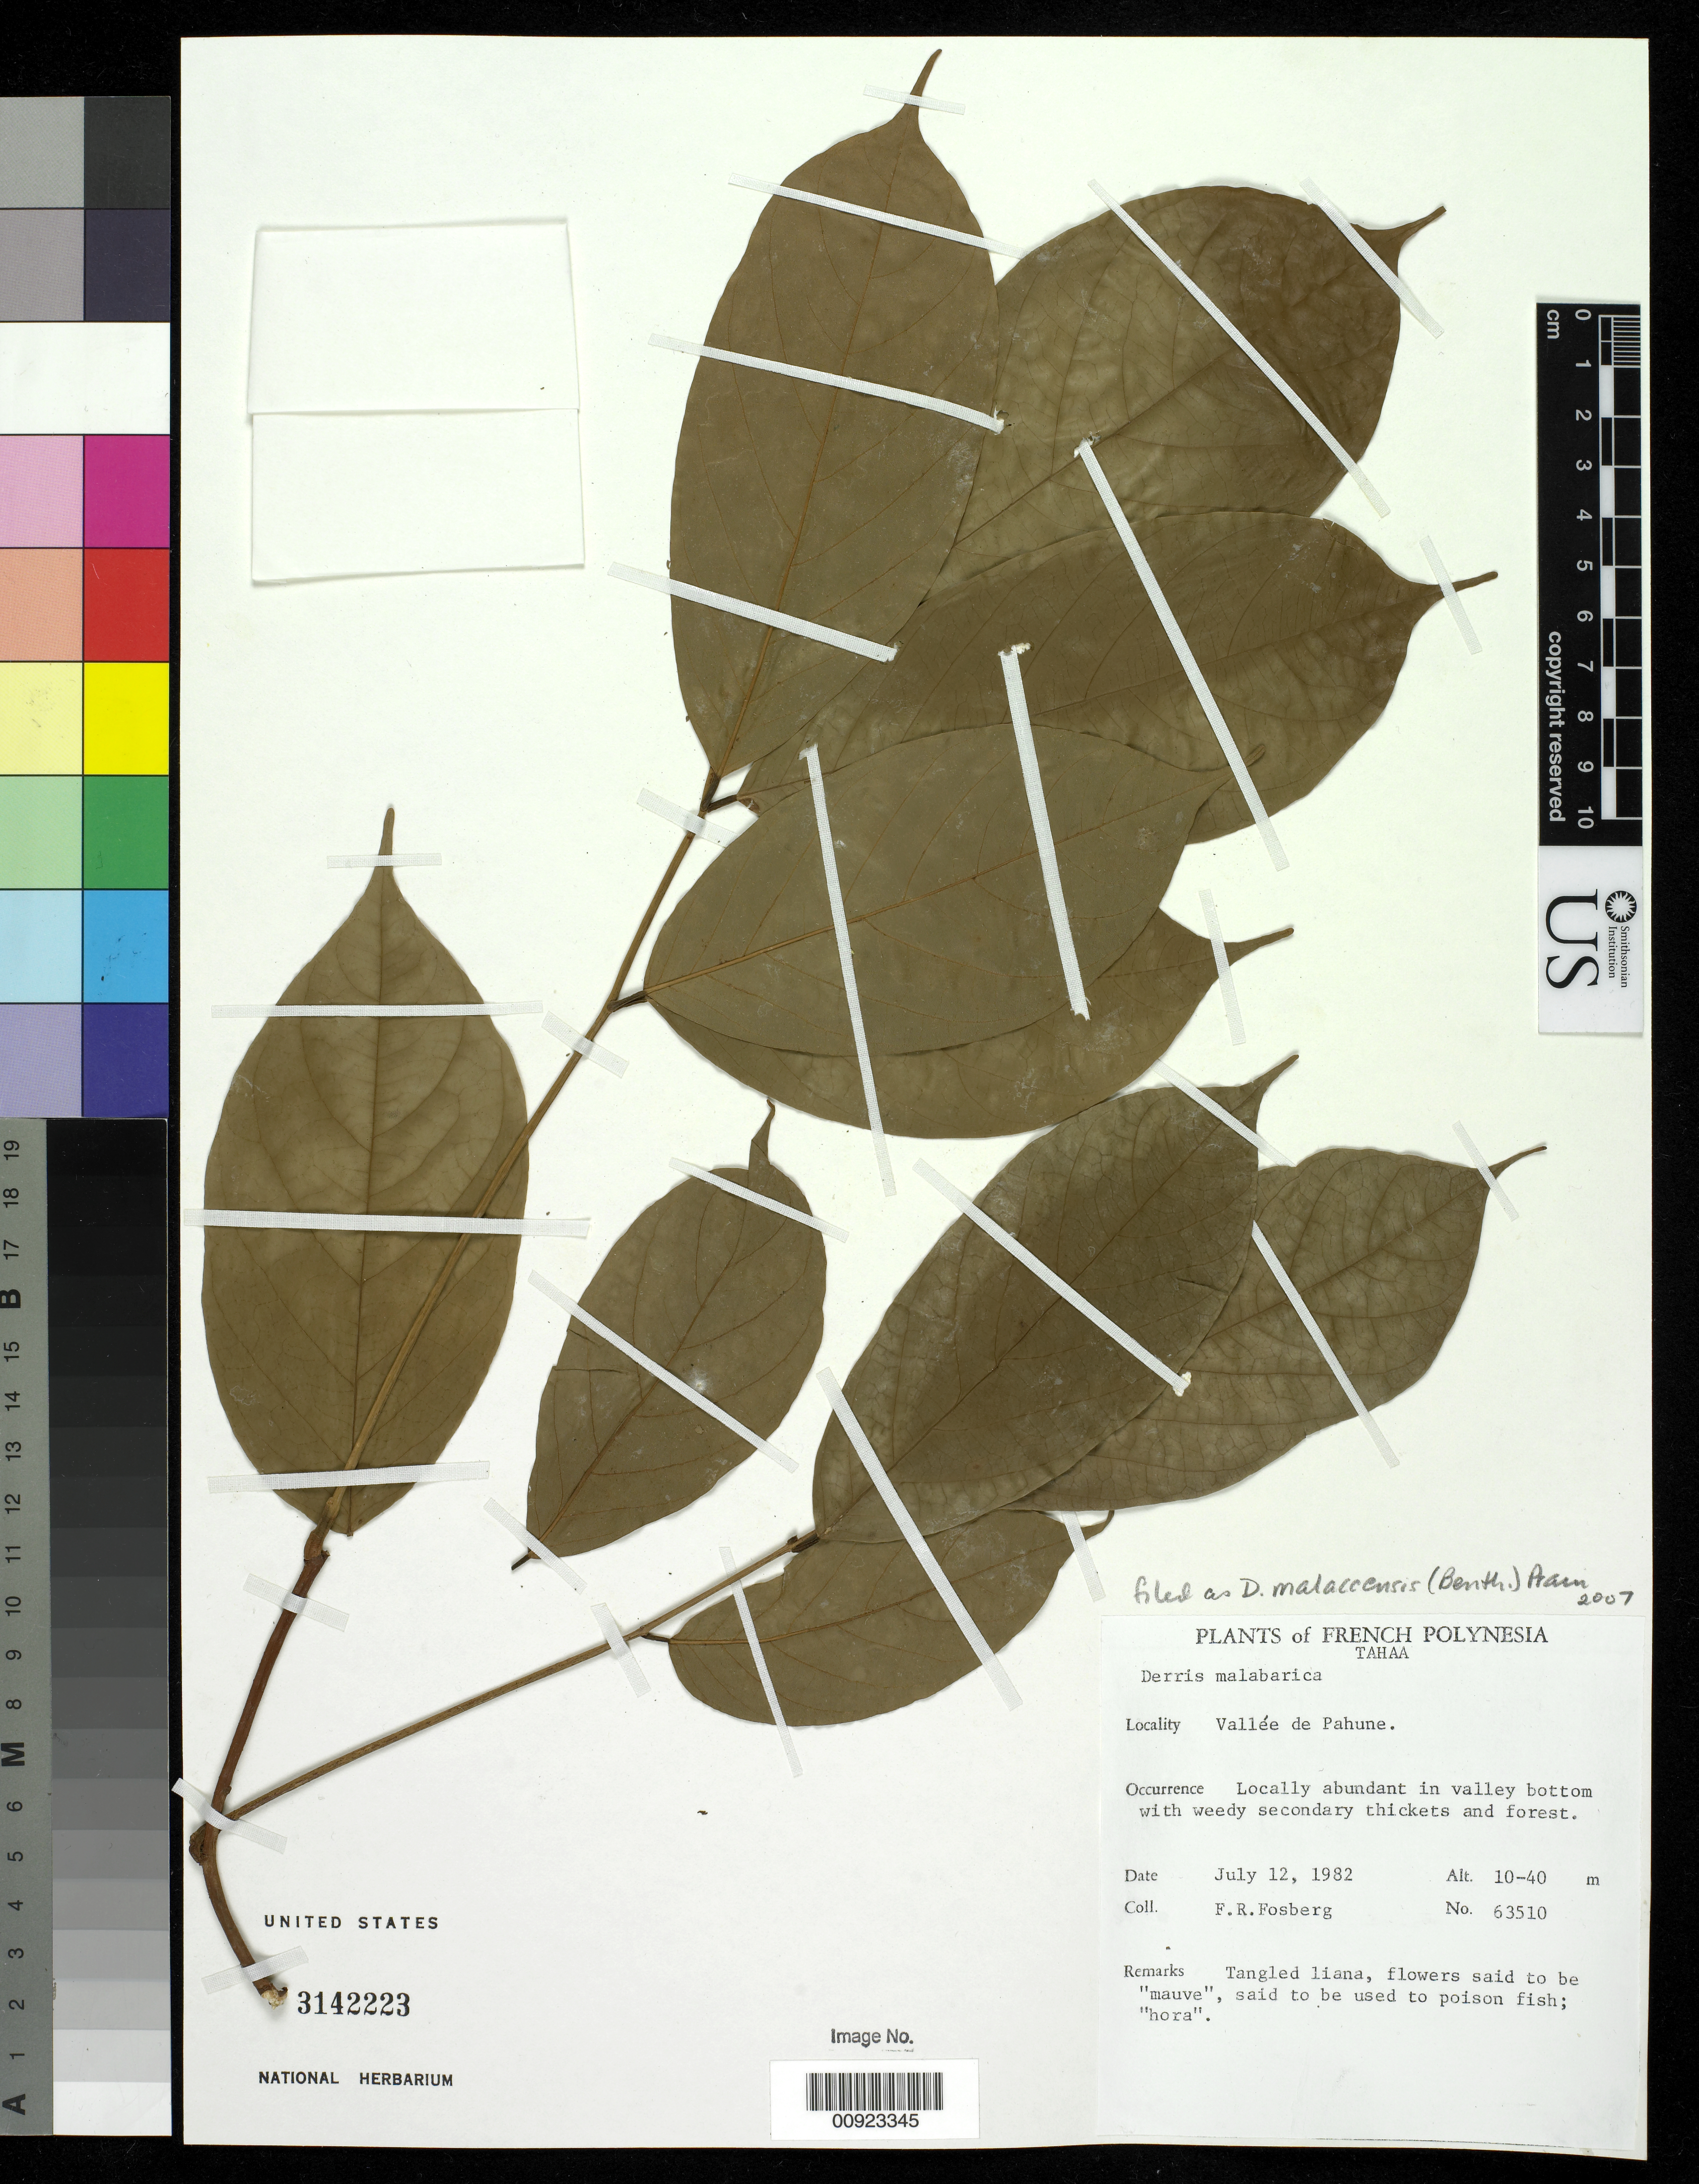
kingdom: Plantae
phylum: Tracheophyta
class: Magnoliopsida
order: Fabales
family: Fabaceae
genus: Derris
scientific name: Derris sp.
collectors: F. R. Fosberg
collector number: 63510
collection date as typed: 12 Jul 1982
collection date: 1982-07-12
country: French Polynesia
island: Tahaa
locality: Vallee de Pahune.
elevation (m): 10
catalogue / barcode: US 923345